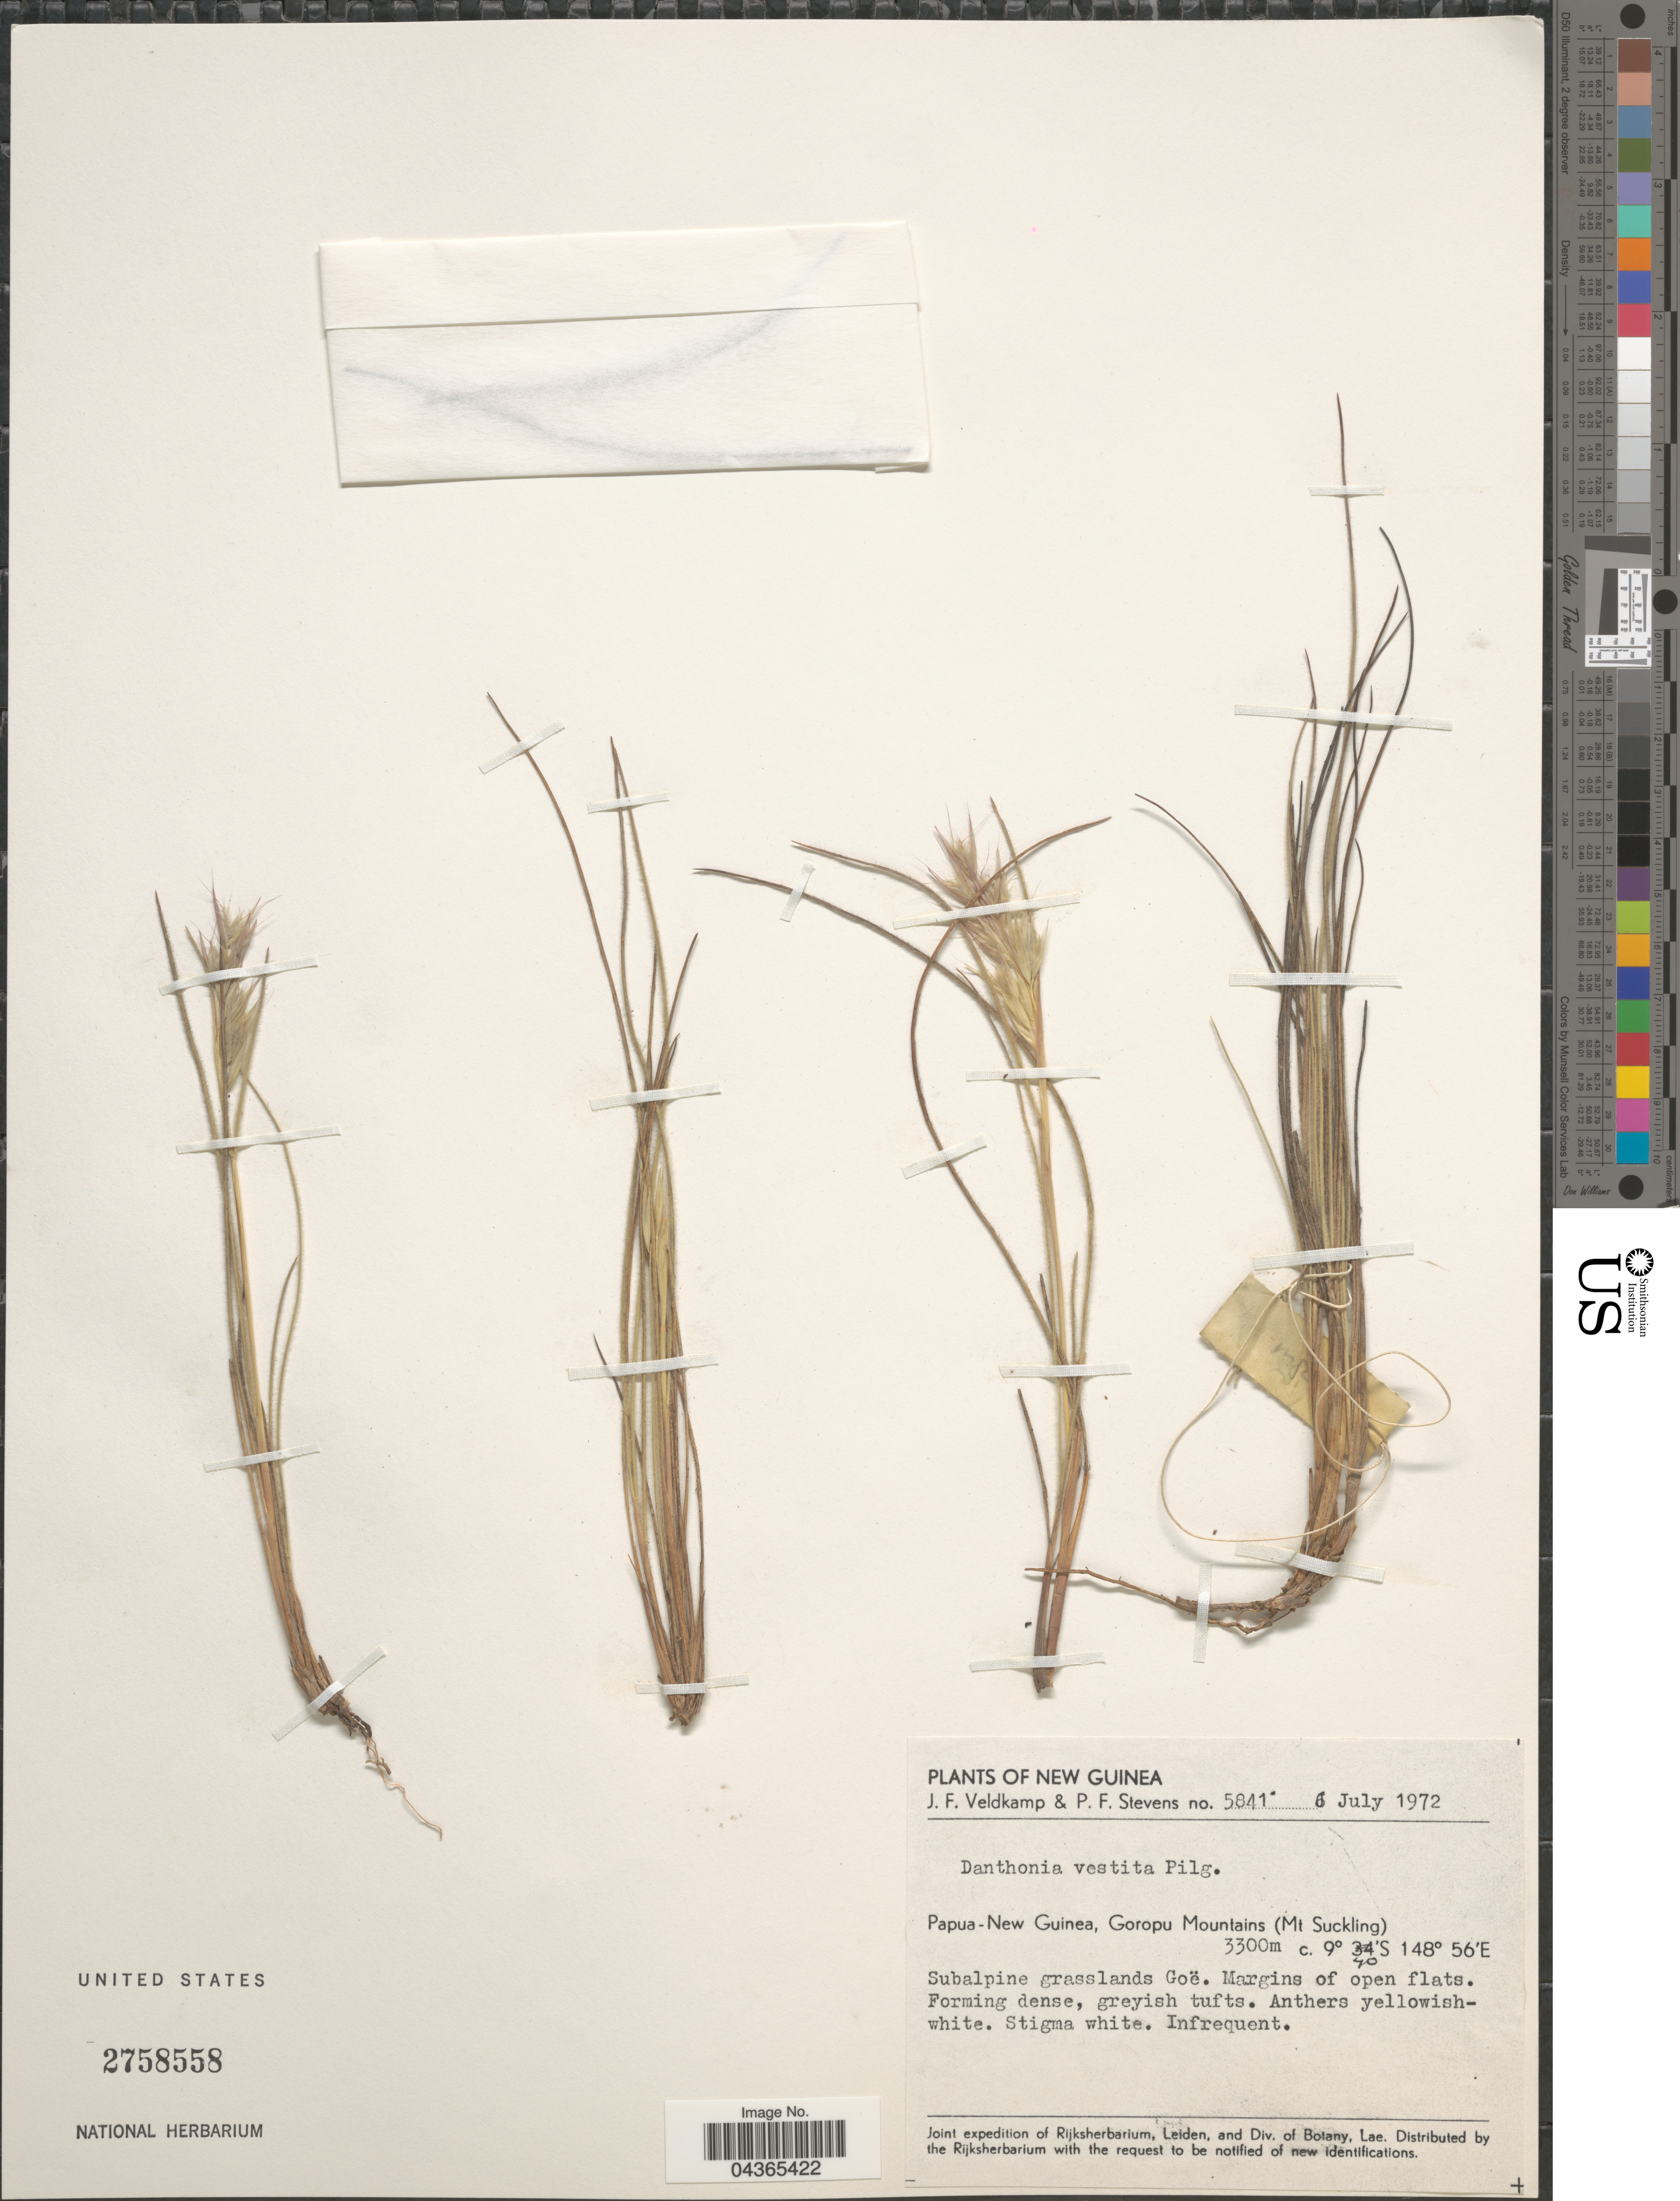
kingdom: Plantae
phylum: Tracheophyta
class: Liliopsida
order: Poales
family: Poaceae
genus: Rytidosperma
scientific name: Rytidosperma vestitum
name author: (Pilg.) Connor & Edgar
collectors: J. F. Veldkamp & P. F. Stevens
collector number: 5841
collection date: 1972-07-06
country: Papua New Guinea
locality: New Guinea. Goropu Mountains (Mt Suckling). Subalpine grasslands Goë. Margins of open flats.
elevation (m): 3300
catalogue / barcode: US 2758558